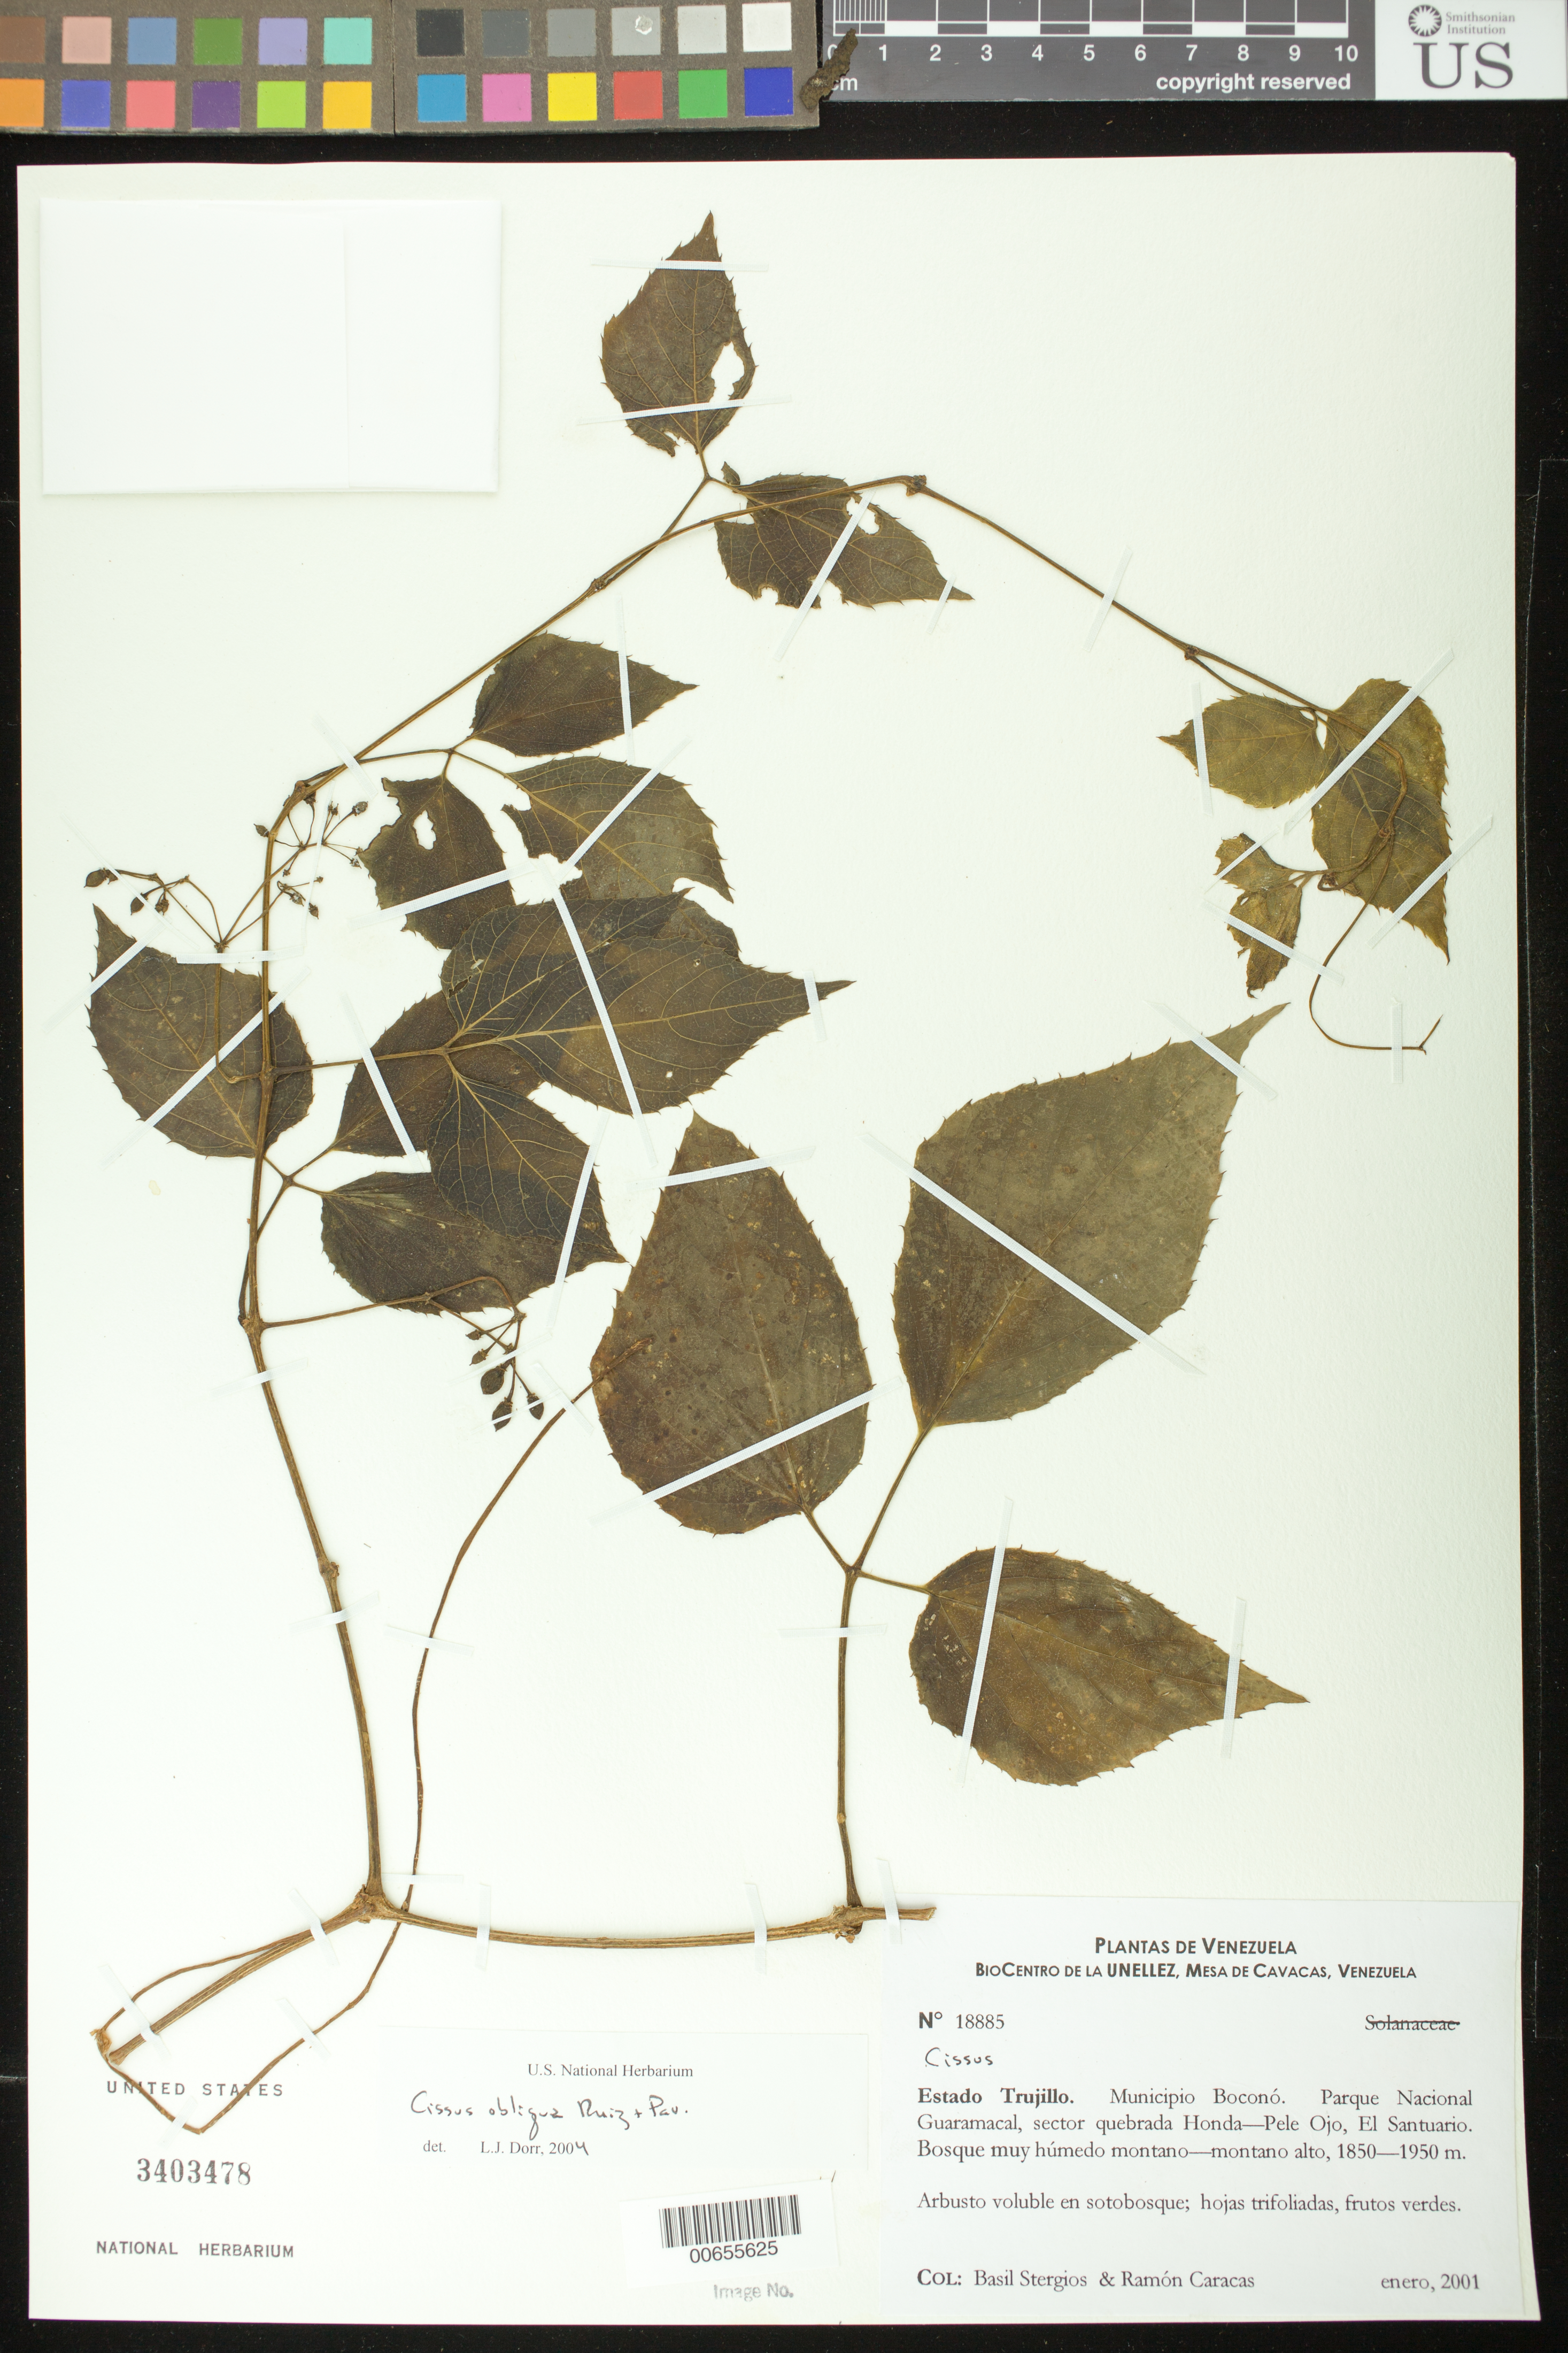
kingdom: Plantae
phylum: Tracheophyta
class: Magnoliopsida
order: Vitales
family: Vitaceae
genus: Cissus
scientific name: Cissus sp.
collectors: B. G. Stergios & R. Caracas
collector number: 18885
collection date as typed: Jan 2001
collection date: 2001-01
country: Venezuela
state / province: Trujillo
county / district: Boconó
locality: Parque Nacional Guaramacal, sector quebrada Honda-Pele Ojo, El Santuario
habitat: Bosque muy húmedo montano-montano alto.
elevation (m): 1850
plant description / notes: NY, PORT, US, VEN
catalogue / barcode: US 3403478